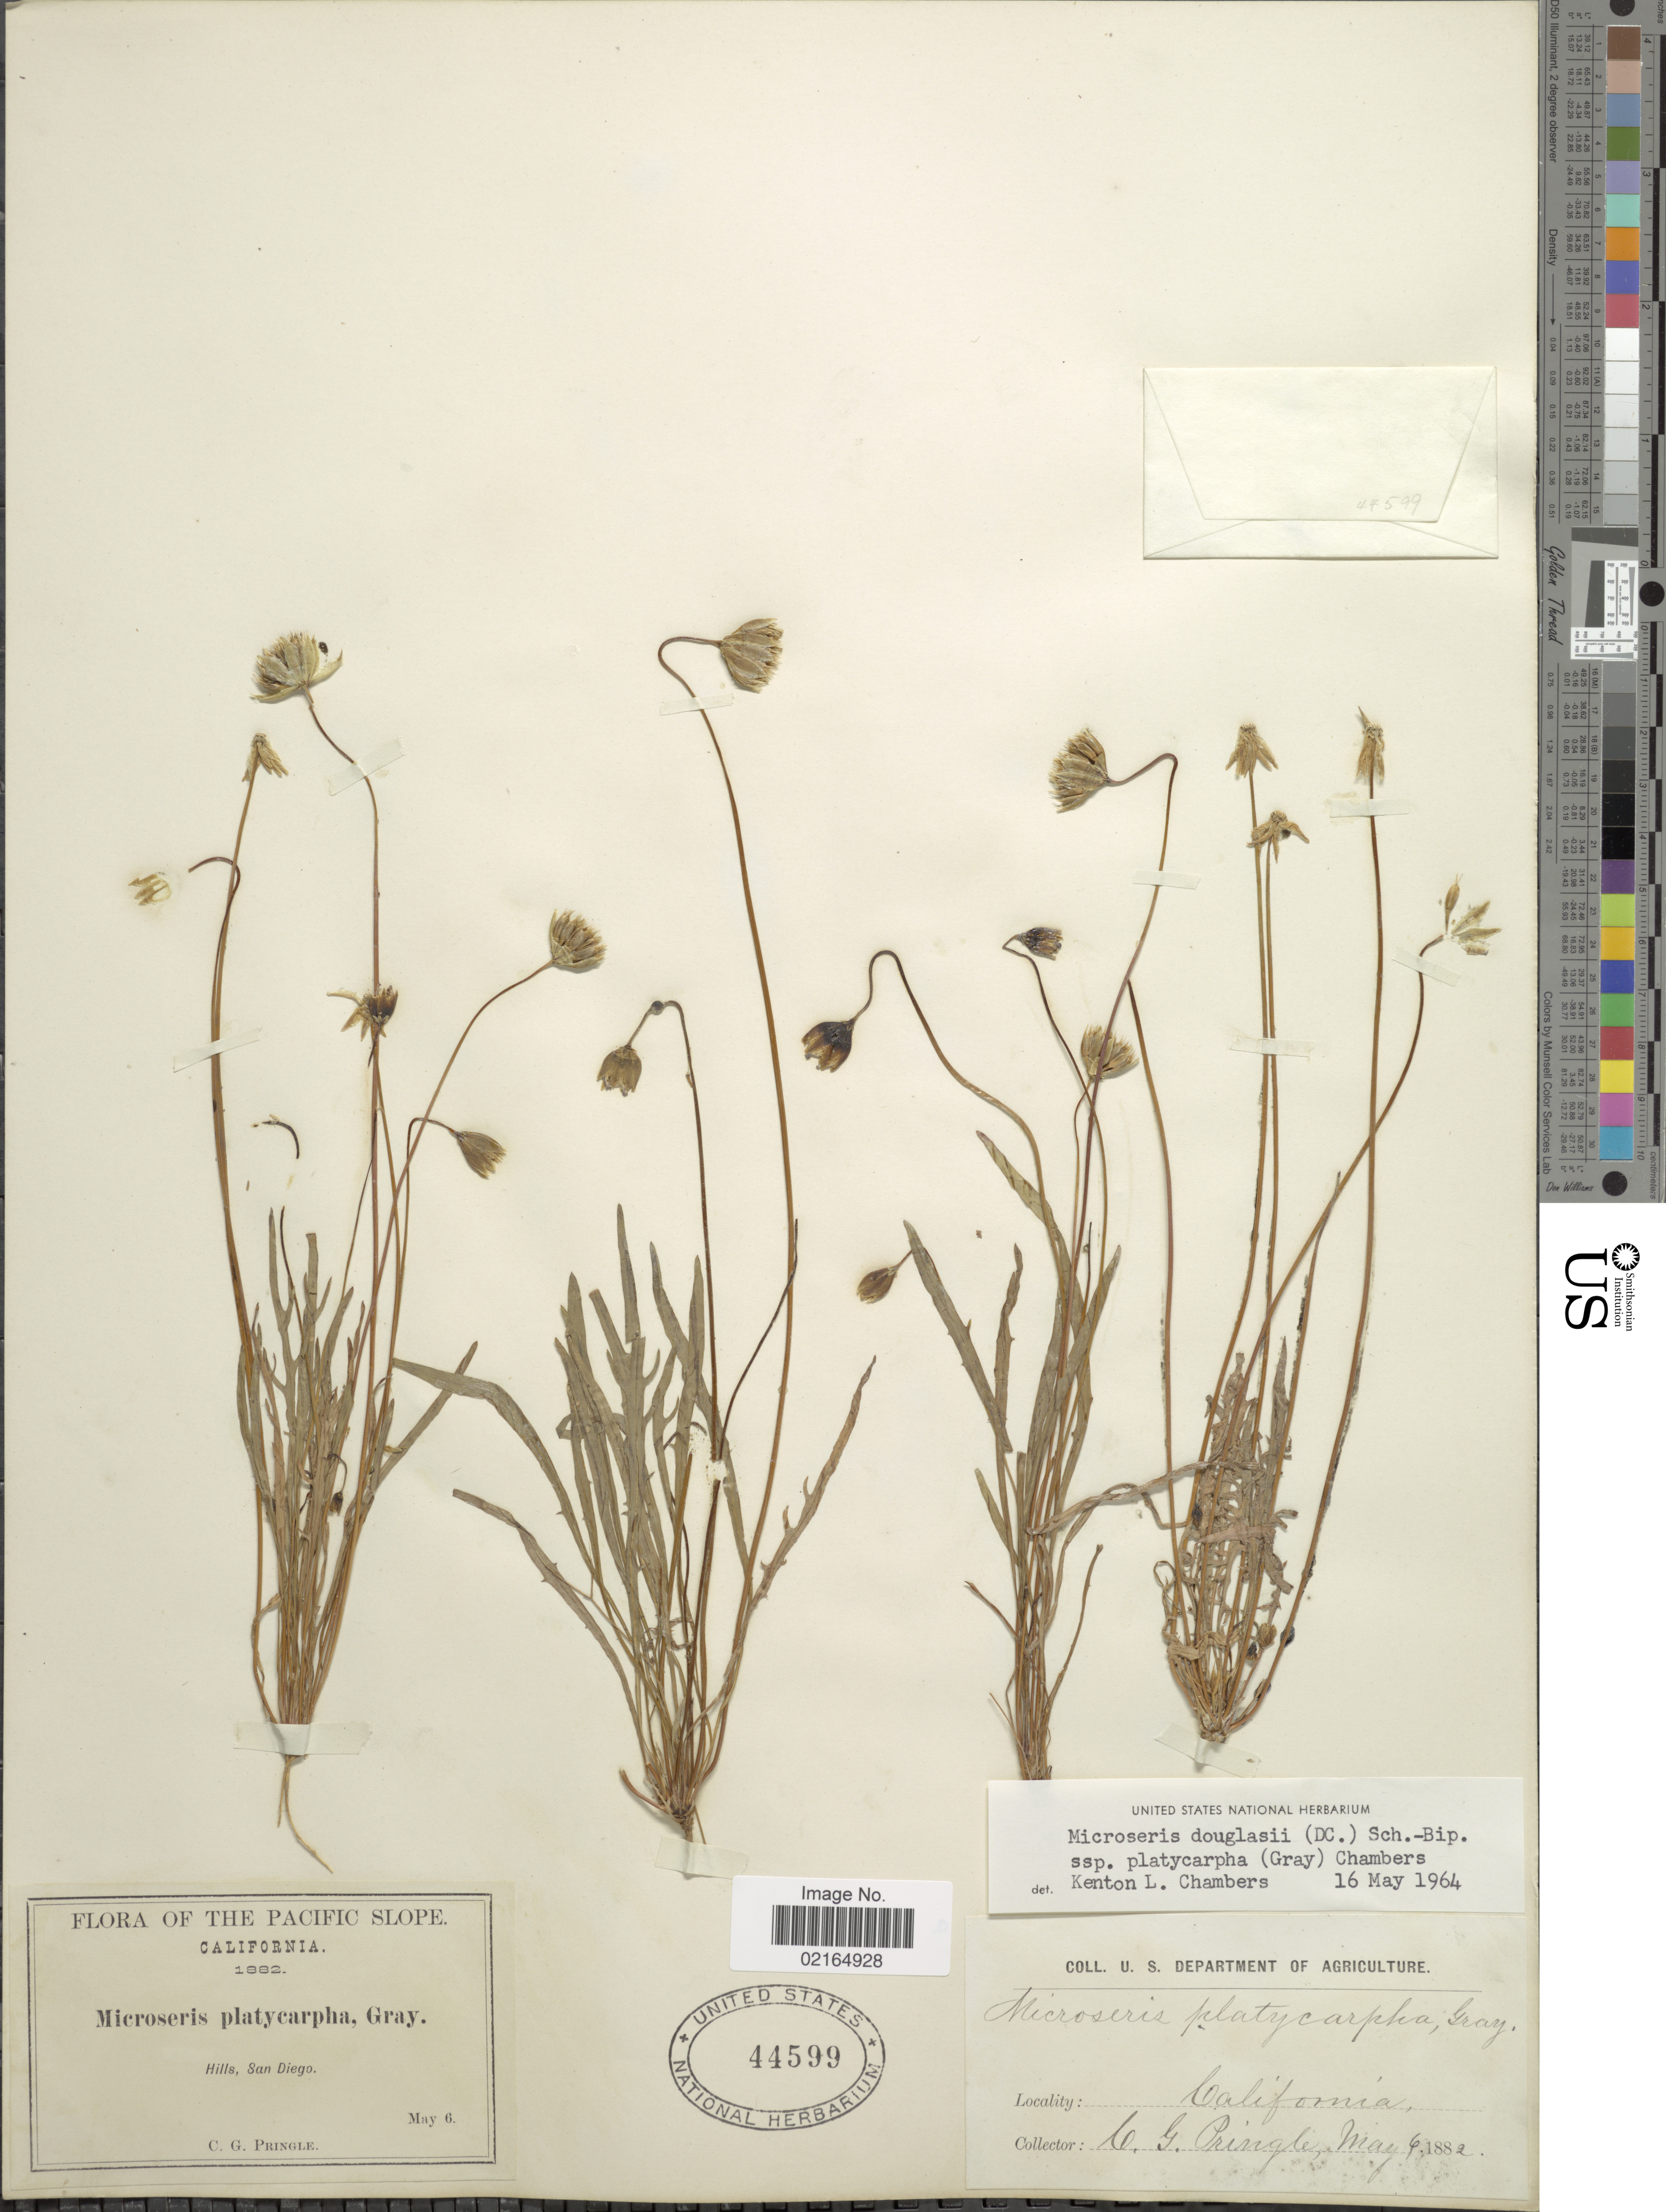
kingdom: Plantae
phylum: Tracheophyta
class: Magnoliopsida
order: Asterales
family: Asteraceae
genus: Microseris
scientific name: Microseris douglasii subsp. platycarpha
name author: (A. Gray) K.L. Chambers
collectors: C. G. Pringle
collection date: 1882-05-06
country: United States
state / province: California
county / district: San Diego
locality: Hills, San Diego, Pacific Coast.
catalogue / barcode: US 44599